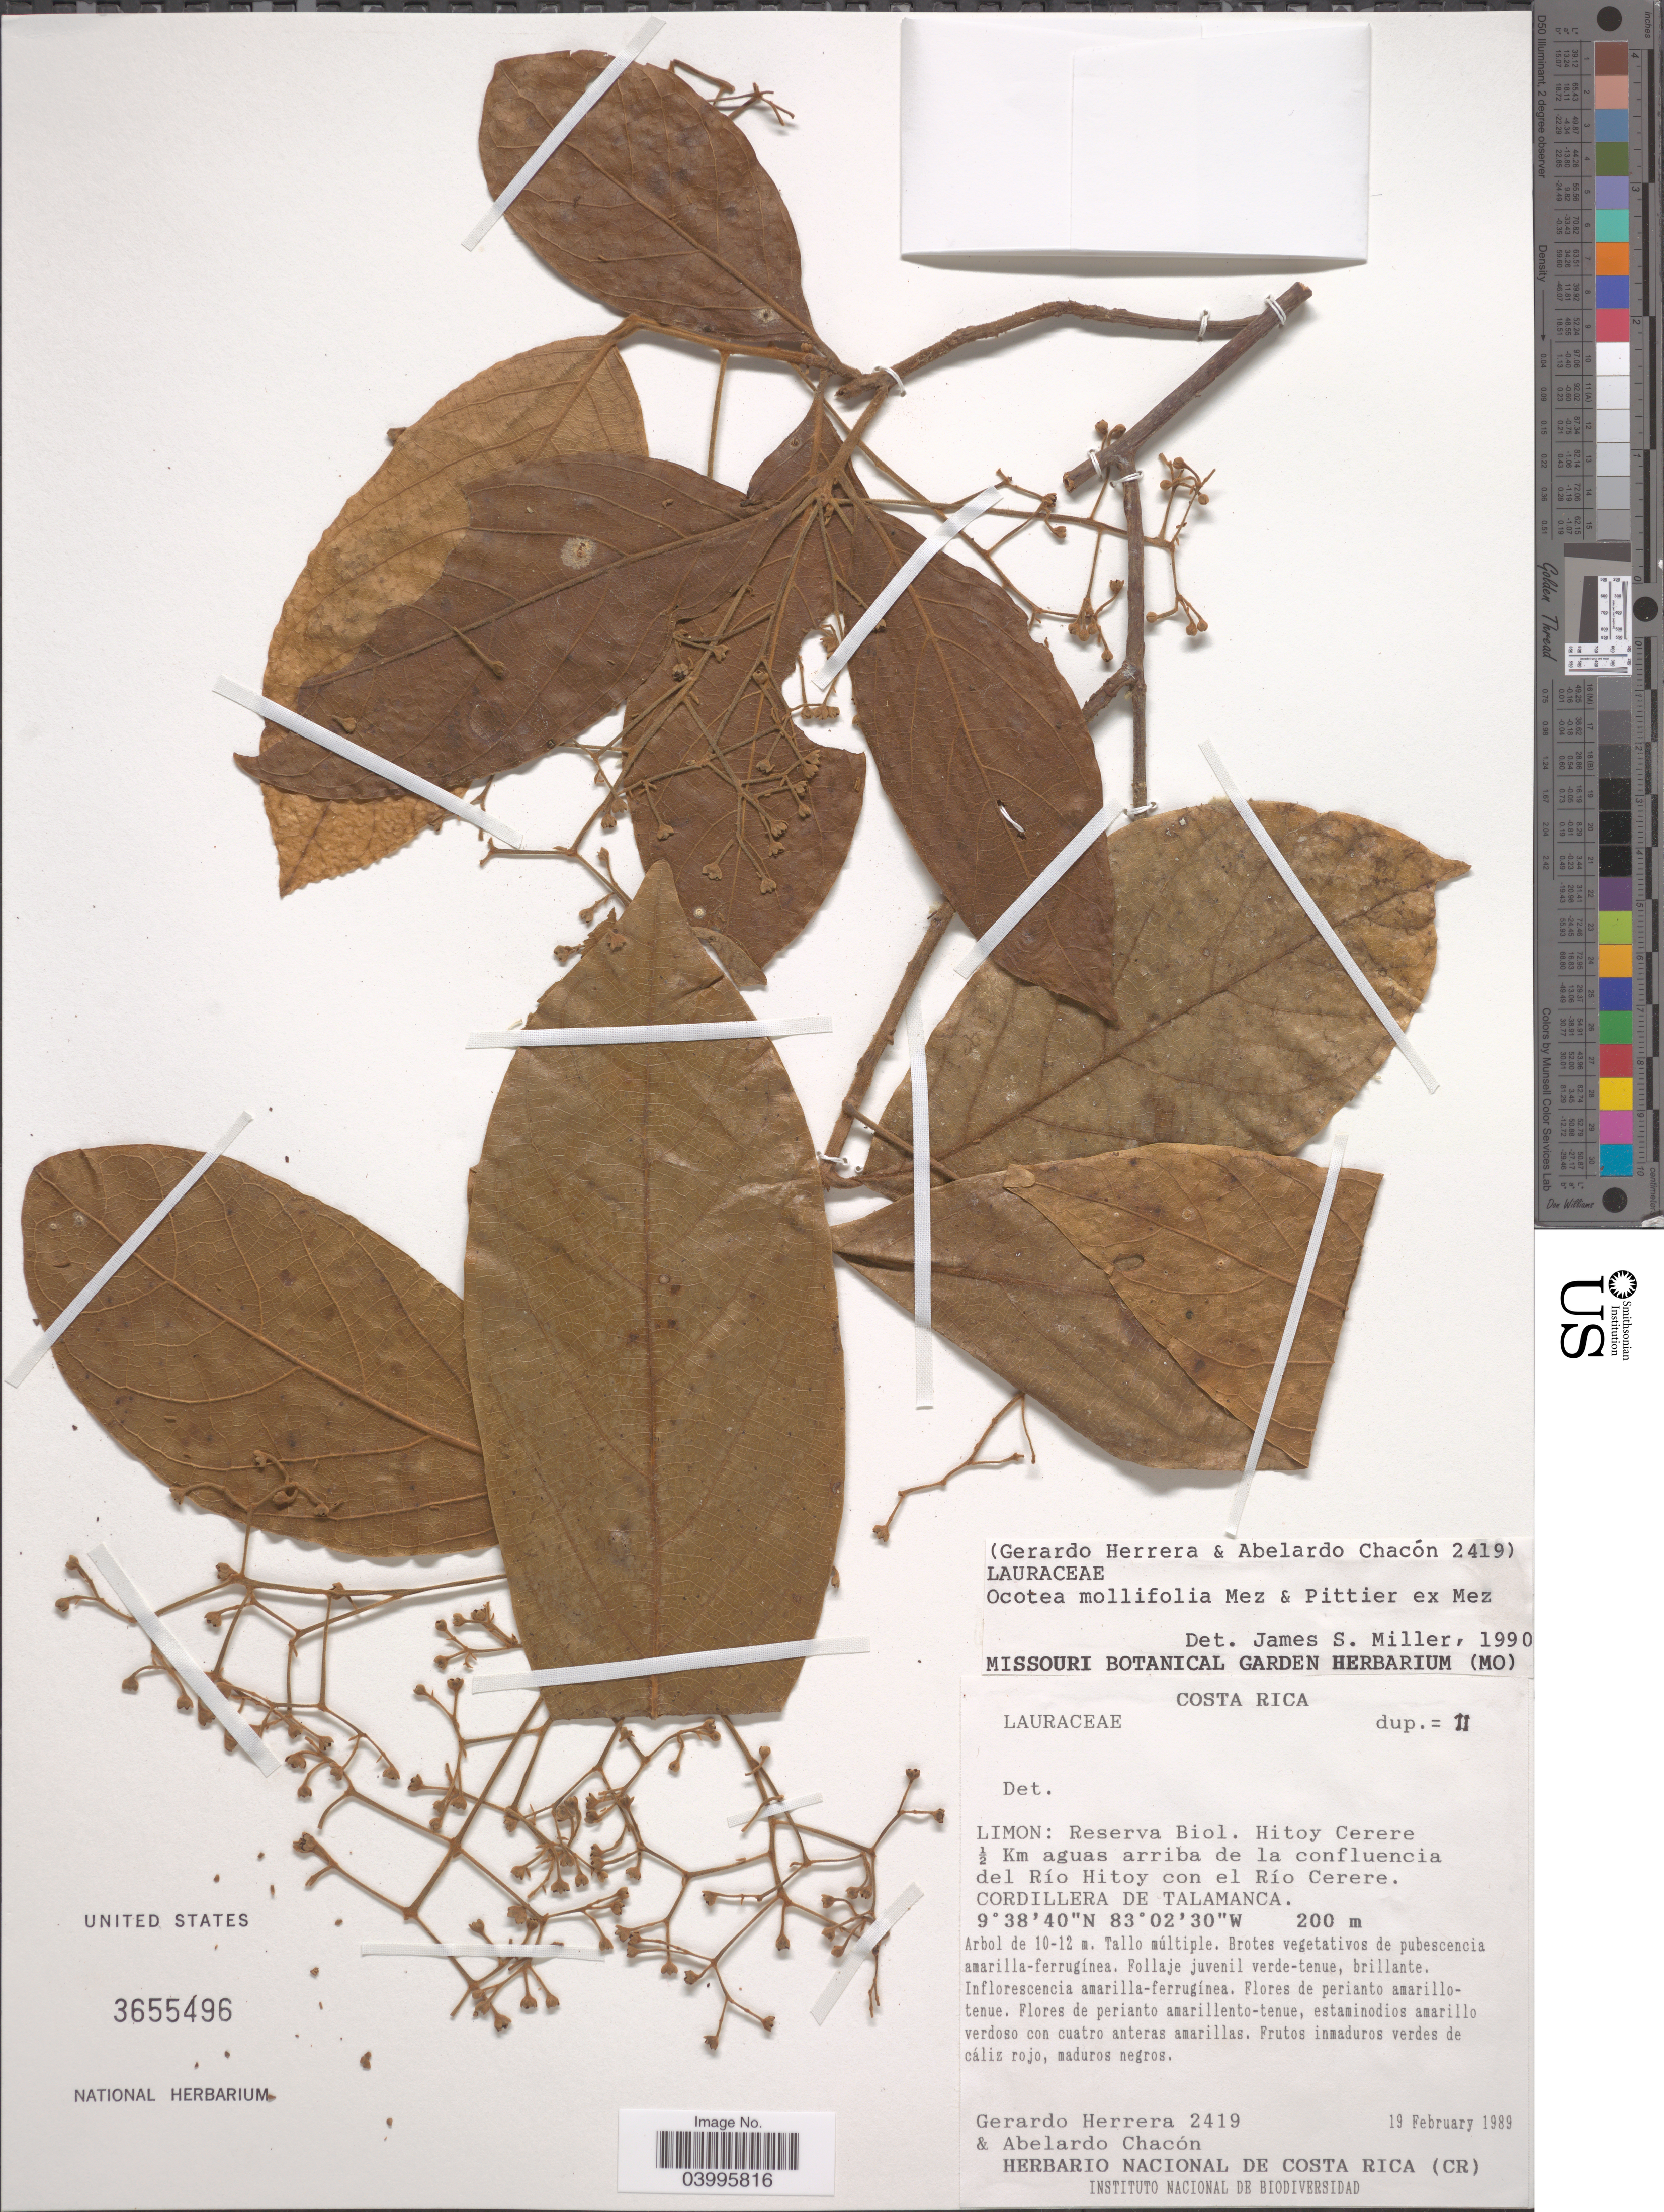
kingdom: Plantae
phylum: Tracheophyta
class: Magnoliopsida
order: Laurales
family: Lauraceae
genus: Ocotea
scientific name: Ocotea mollifolia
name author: Mez & Pittier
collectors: G. Herrera & A. Chacon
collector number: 2419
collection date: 1989-02-19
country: Costa Rica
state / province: Limón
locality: Reserva Biol. Hitoy Cerere ½ Km aguas arriba de la confluencia del Río Hitoy con el Río Cerere. Cordillera de Talamanca.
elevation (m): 200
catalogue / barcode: US 3655496